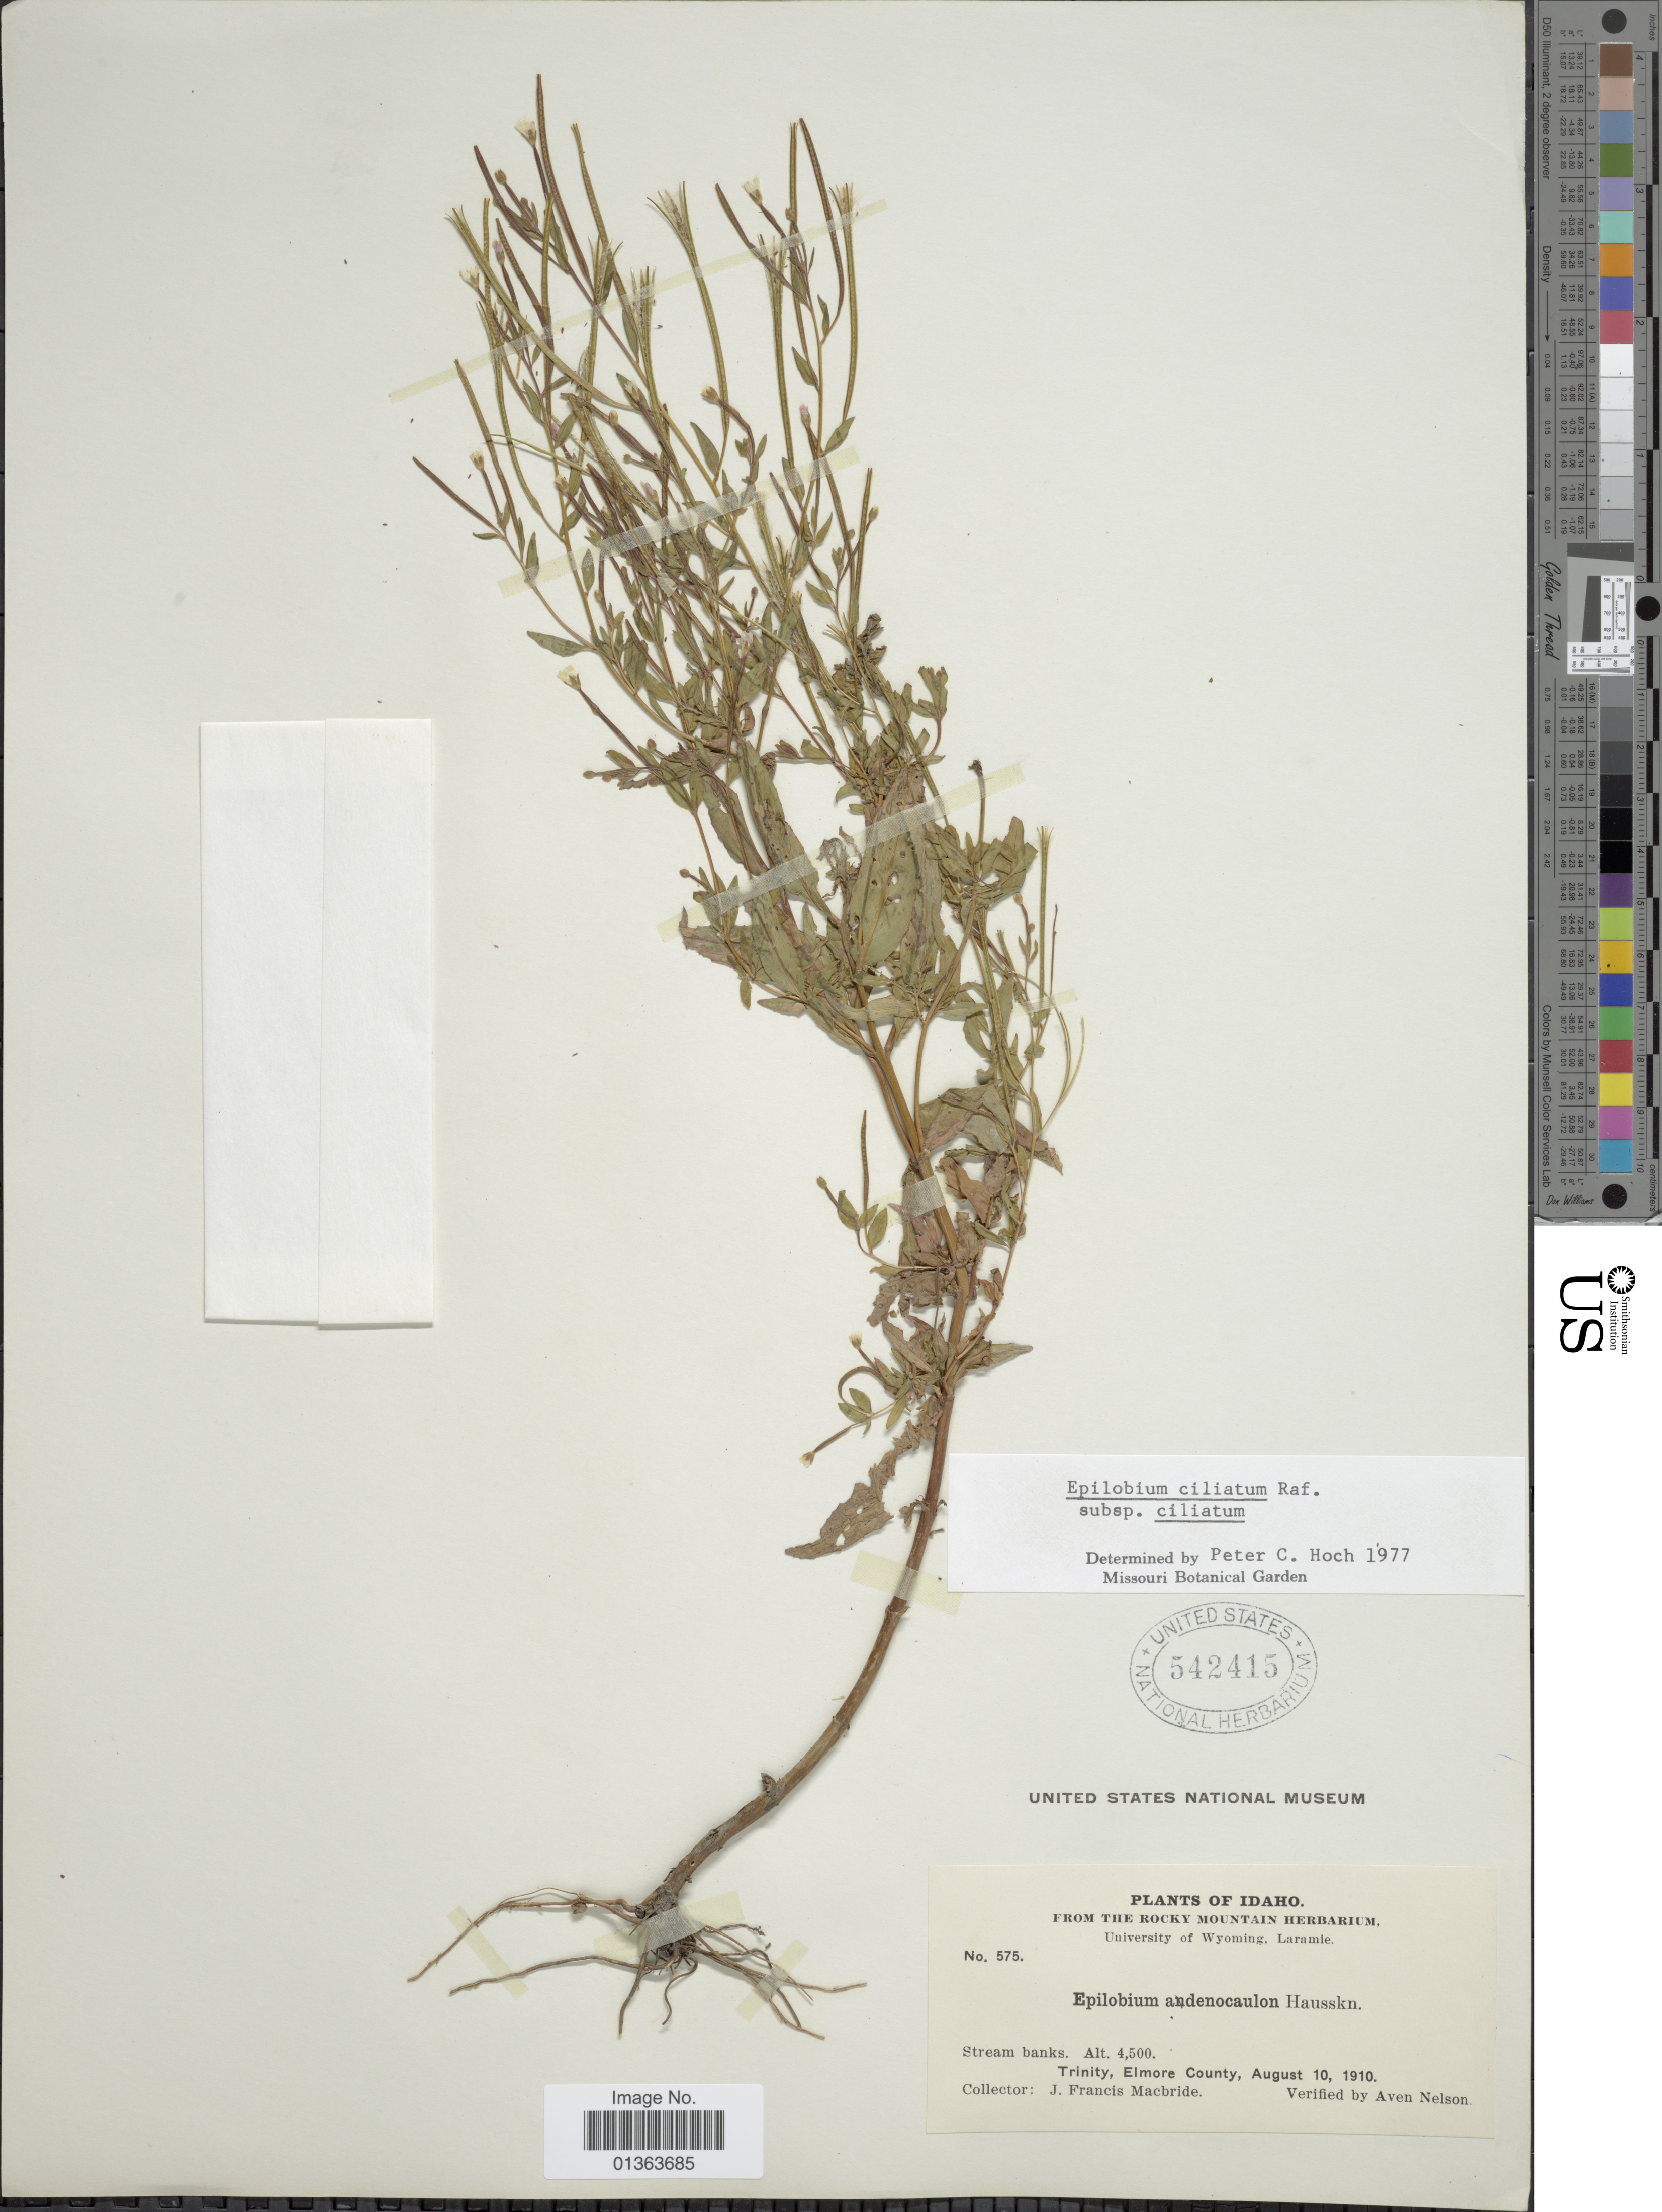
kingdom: Plantae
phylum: Tracheophyta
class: Magnoliopsida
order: Myrtales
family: Onagraceae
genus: Epilobium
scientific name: Epilobium ciliatum subsp. ciliatum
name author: Raf.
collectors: J. F. Macbride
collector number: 575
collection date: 1910-08-10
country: United States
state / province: Idaho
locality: Trinity, Elmore County.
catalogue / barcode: US 542415